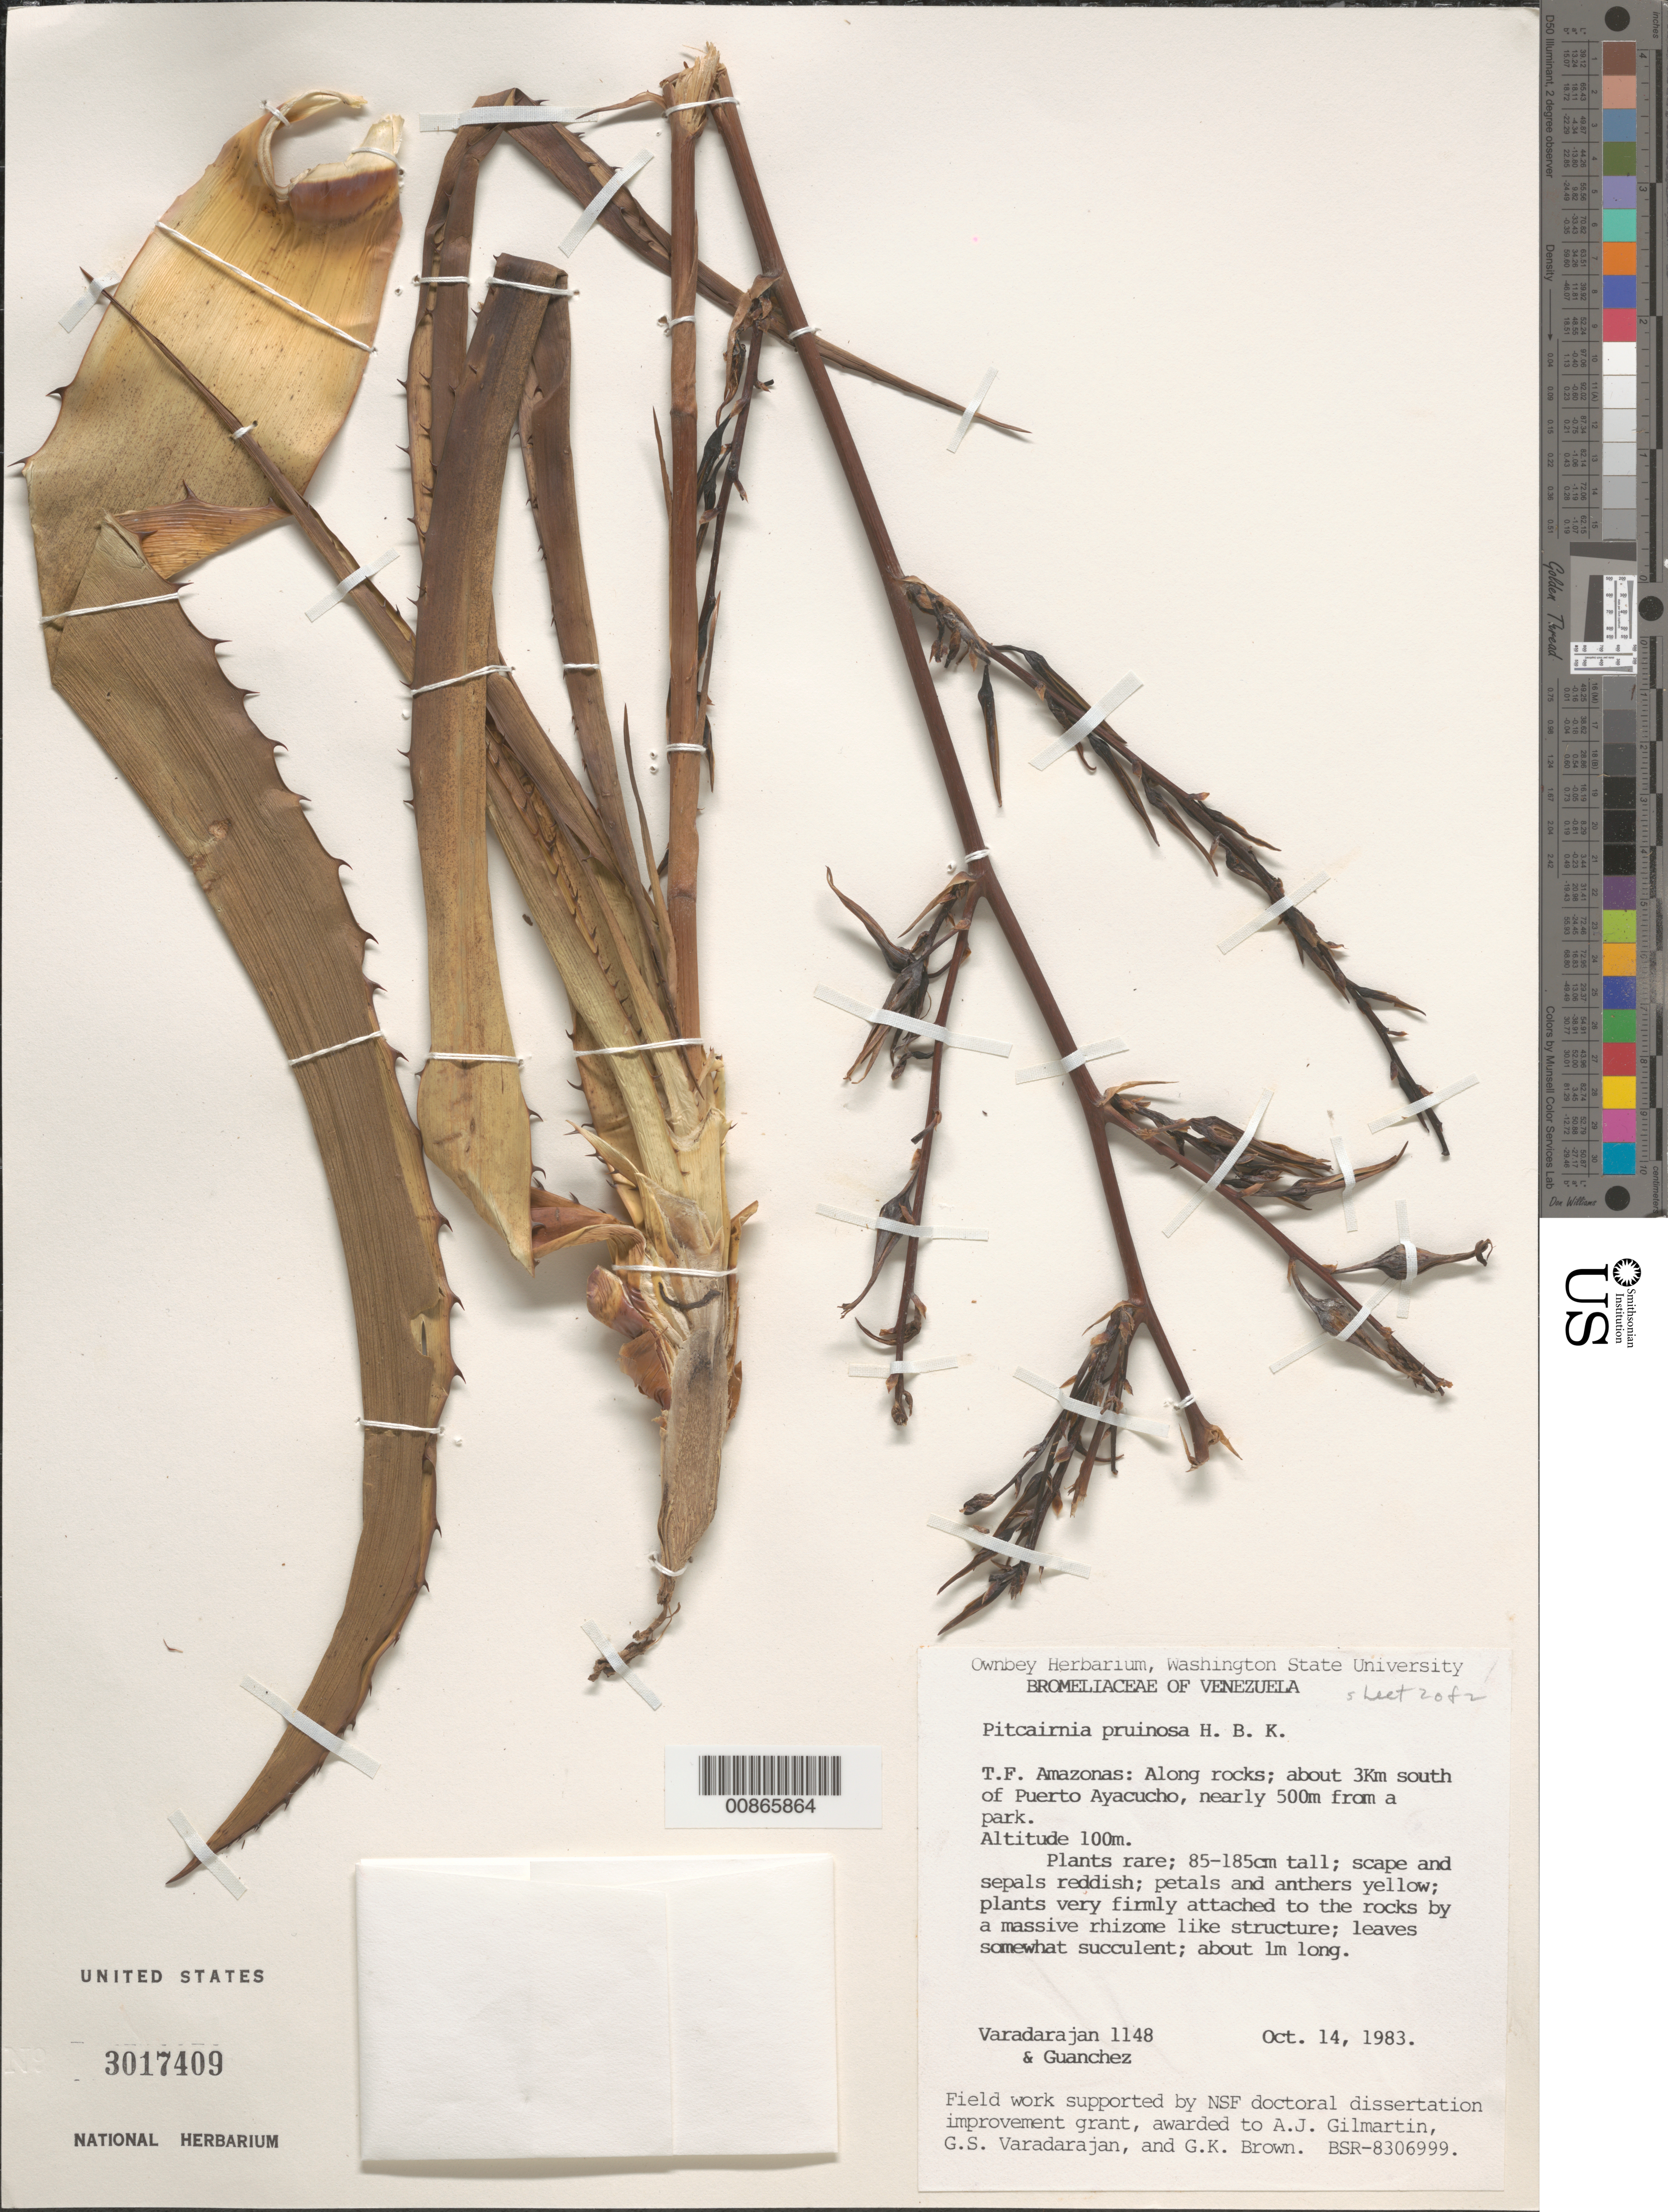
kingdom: Plantae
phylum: Tracheophyta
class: Liliopsida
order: Poales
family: Bromeliaceae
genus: Pitcairnia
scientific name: Pitcairnia pruinosa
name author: Kunth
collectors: G. S. Varadarajan & -. Guanchez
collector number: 1148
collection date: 1983-10-14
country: Venezuela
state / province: Amazonas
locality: T.F. Amazonas: about 3Km south of Puerto Ayacucho, nearly 500m from a park.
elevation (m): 100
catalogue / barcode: US 3017409